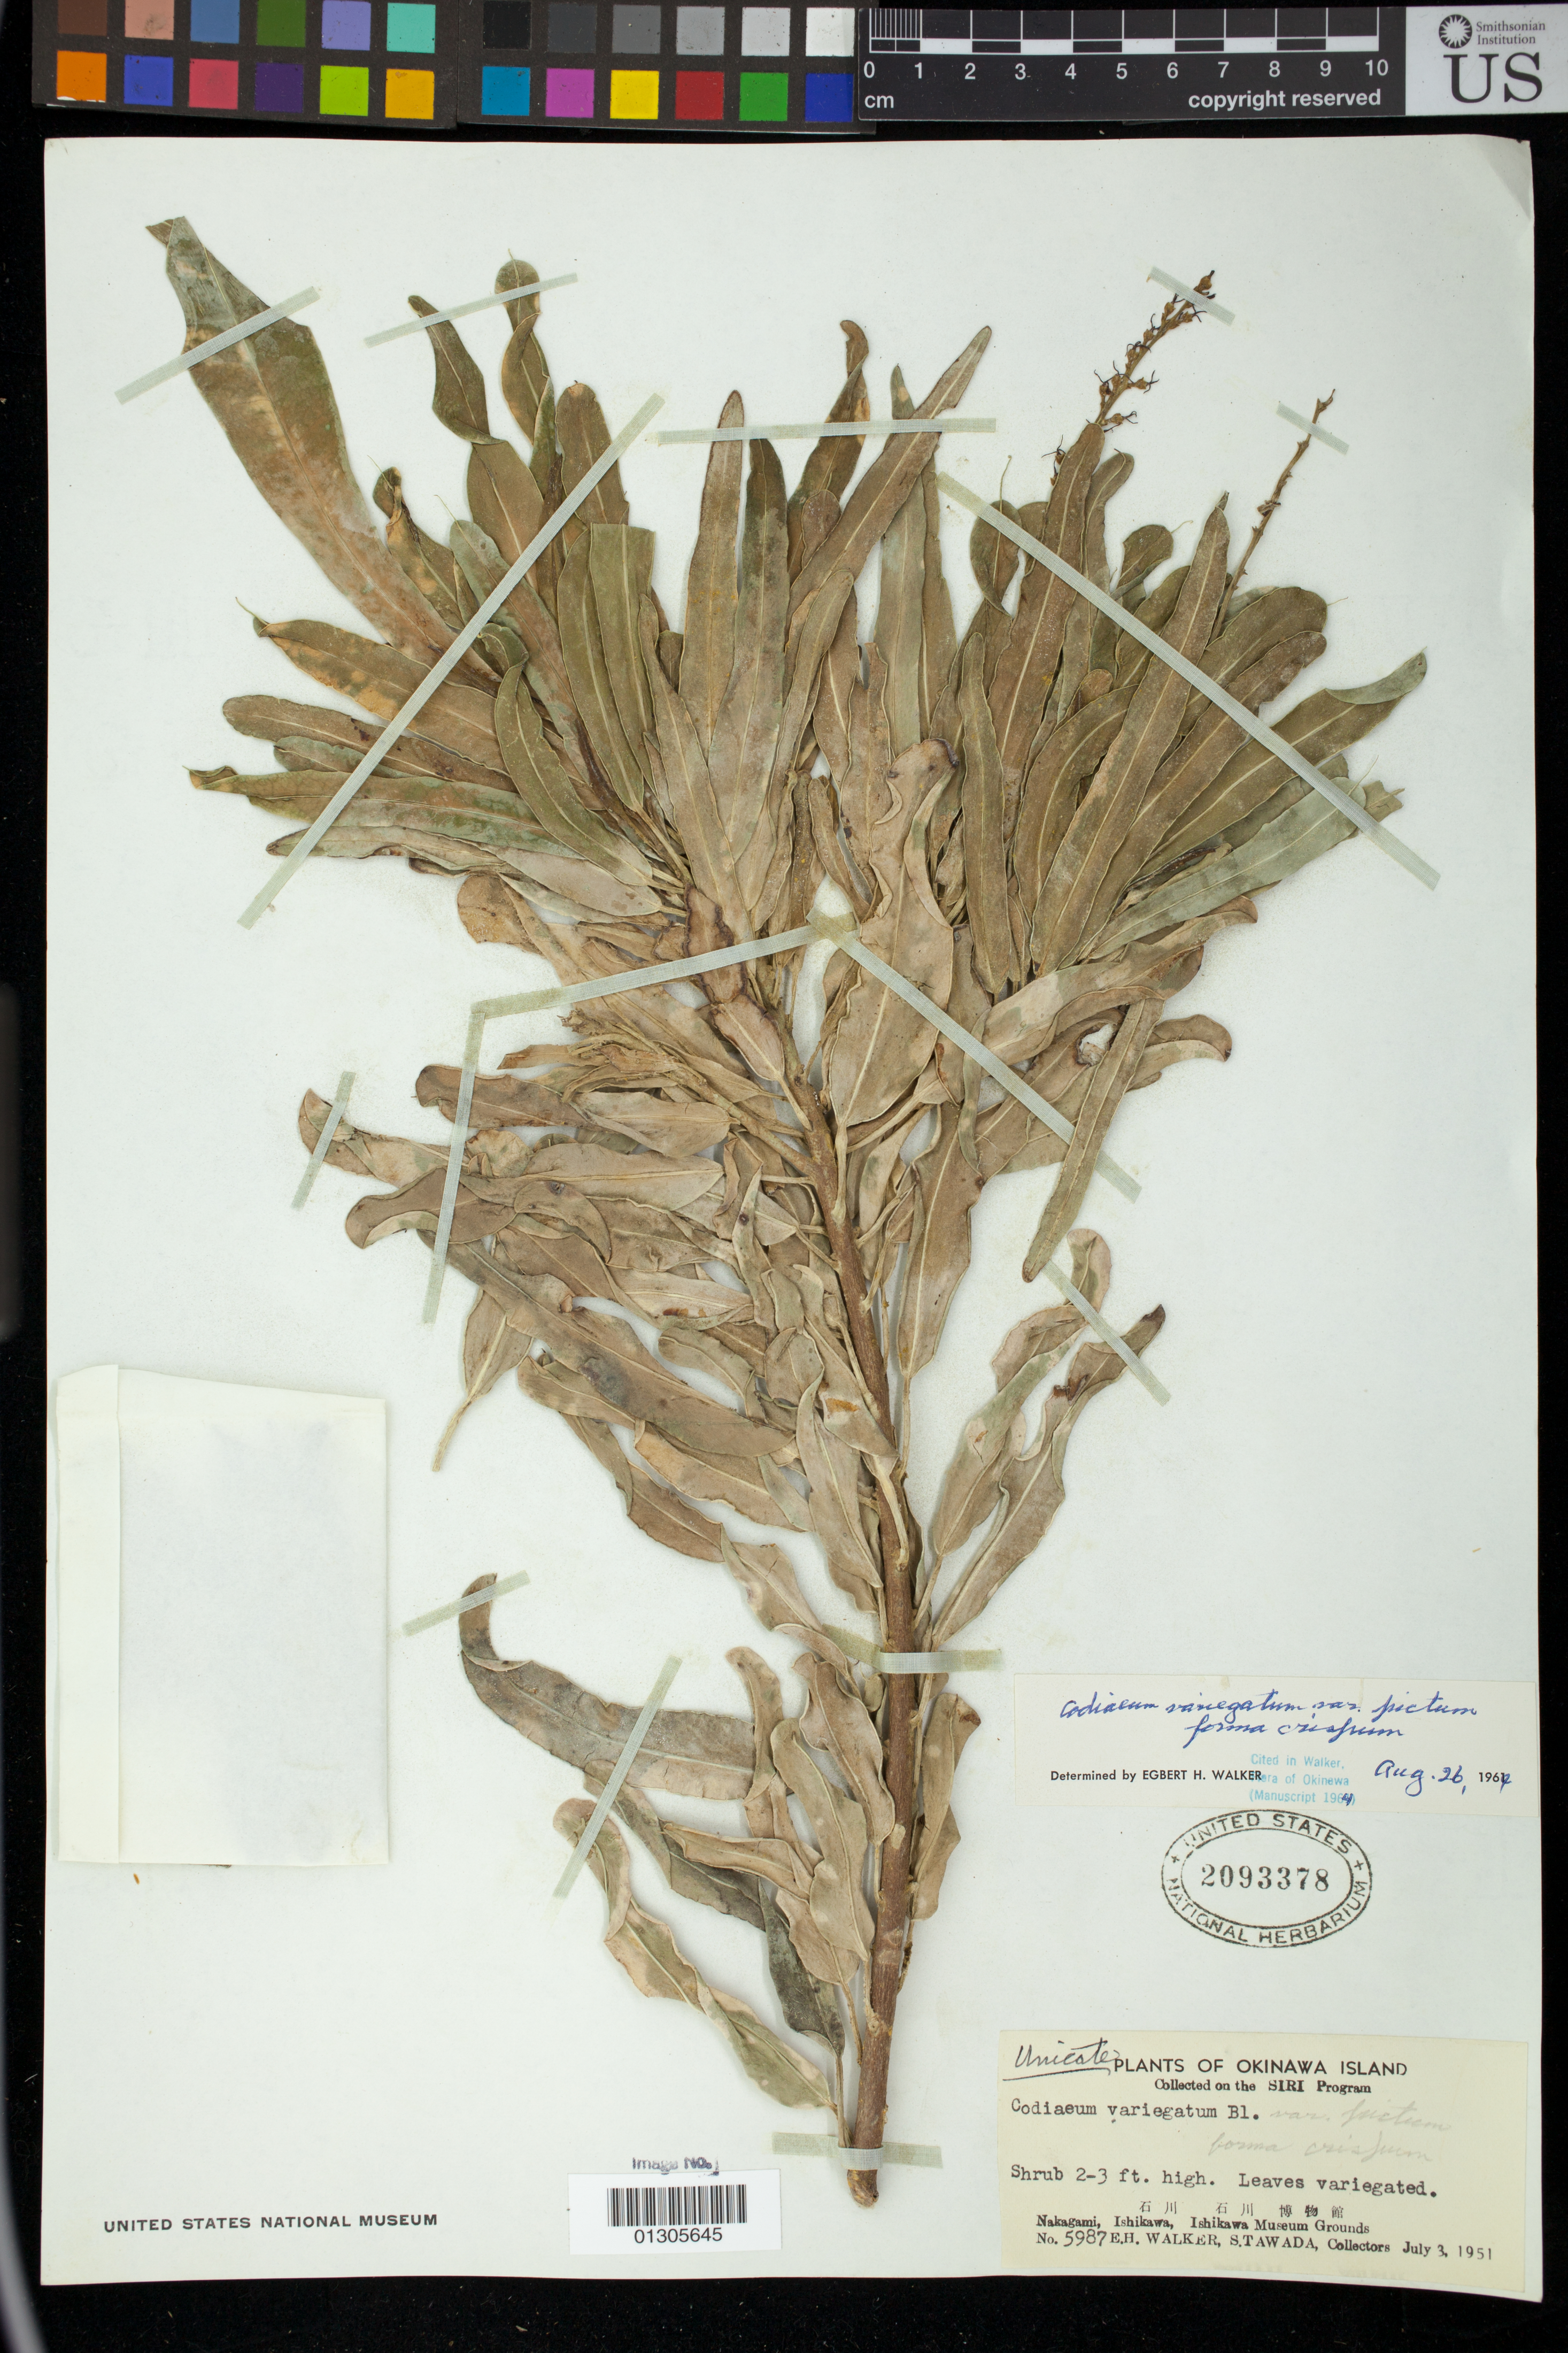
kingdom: Plantae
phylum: Tracheophyta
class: Magnoliopsida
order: Malpighiales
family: Euphorbiaceae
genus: Codiaeum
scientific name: Codiaeum variegatum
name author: (L.) Rumph. ex A. Juss.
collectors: E. H. Walker & S. Tawada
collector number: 5987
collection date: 1951-07-03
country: Japan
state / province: Isikawa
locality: Nakagami, Ishikawa, Ishikawa Museum Grounds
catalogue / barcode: US 2093378